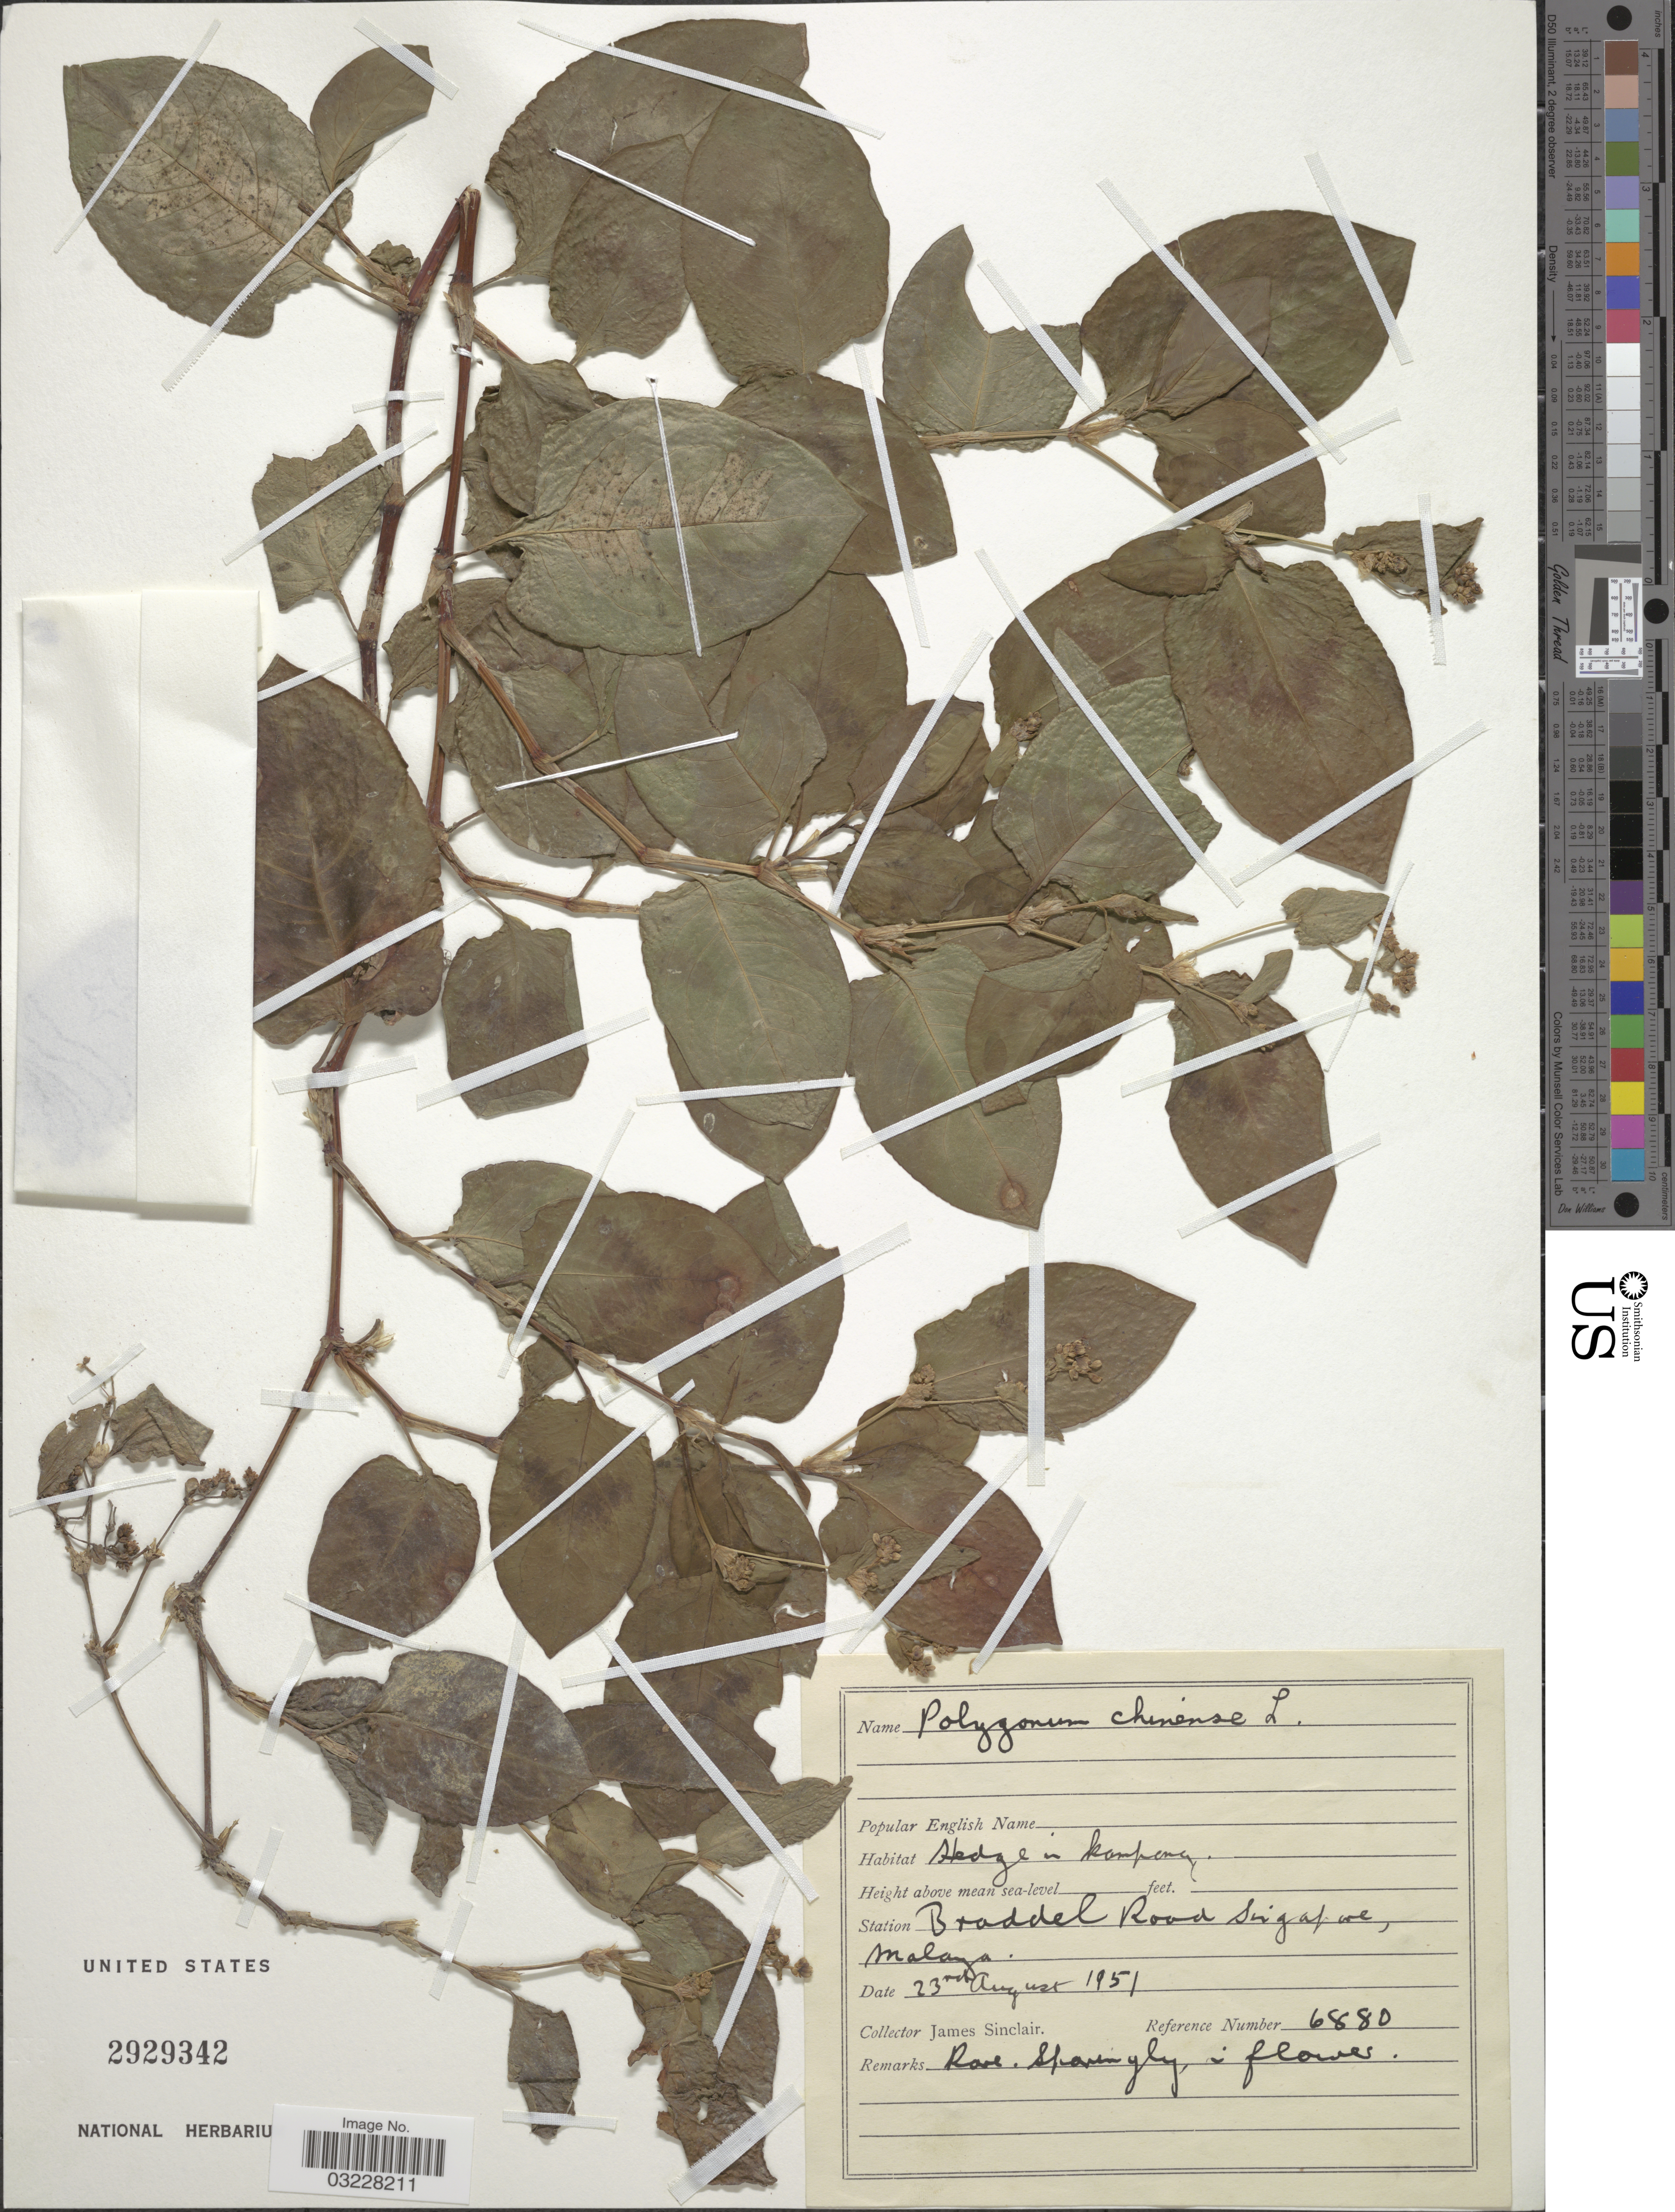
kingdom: Plantae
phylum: Tracheophyta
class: Magnoliopsida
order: Caryophyllales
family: Polygonaceae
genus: Polygonum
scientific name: Polygonum chinense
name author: L.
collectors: J. Sinclair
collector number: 6880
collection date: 1958-08-23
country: Singapore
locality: Hedge in kampong. Station Braddel Road, Malaya.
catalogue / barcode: US 2929342